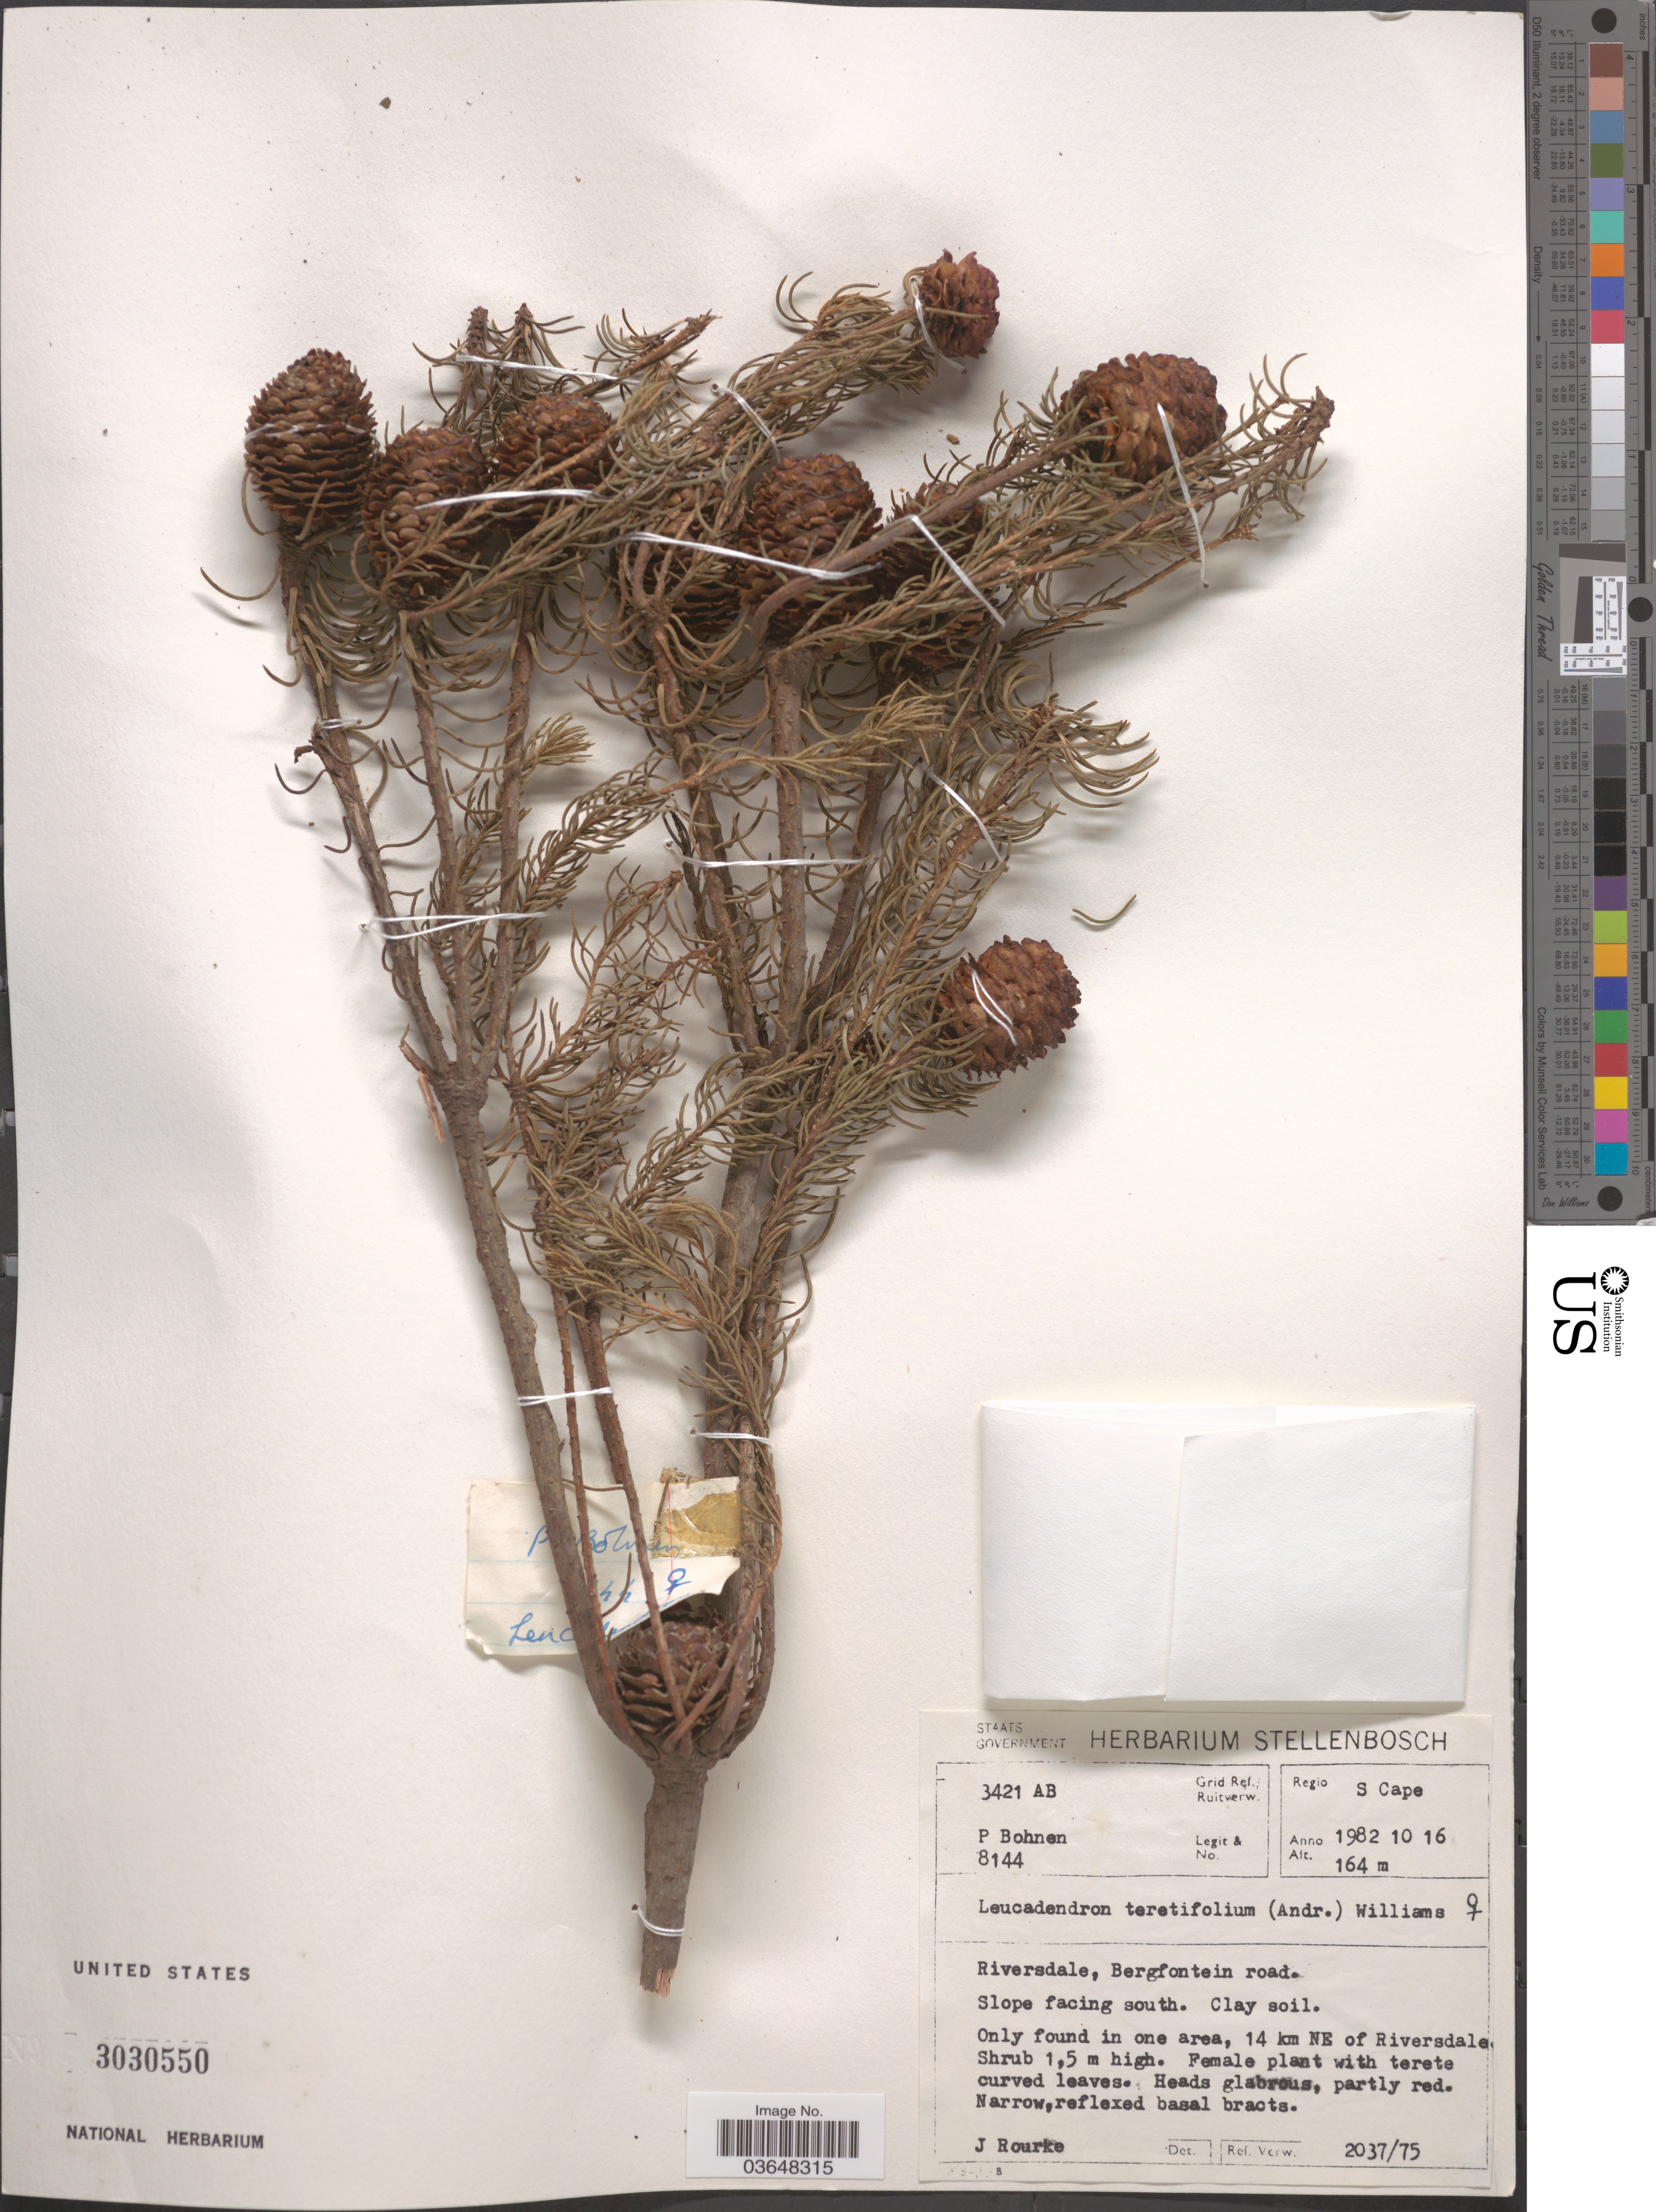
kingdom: Plantae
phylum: Tracheophyta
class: Magnoliopsida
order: Proteales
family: Proteaceae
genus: Leucadendron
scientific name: Leucadendron teretifolium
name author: I.A. Williams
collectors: P. Bohnen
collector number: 8144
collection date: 1982-10-16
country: South Africa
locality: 3421 AB Grid Ref./Ruitverw., Regio S Cape. Riversdale, Bergfontein road. Slope facing south. 14 km NE of Riversdale.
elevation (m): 164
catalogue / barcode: US 3030550